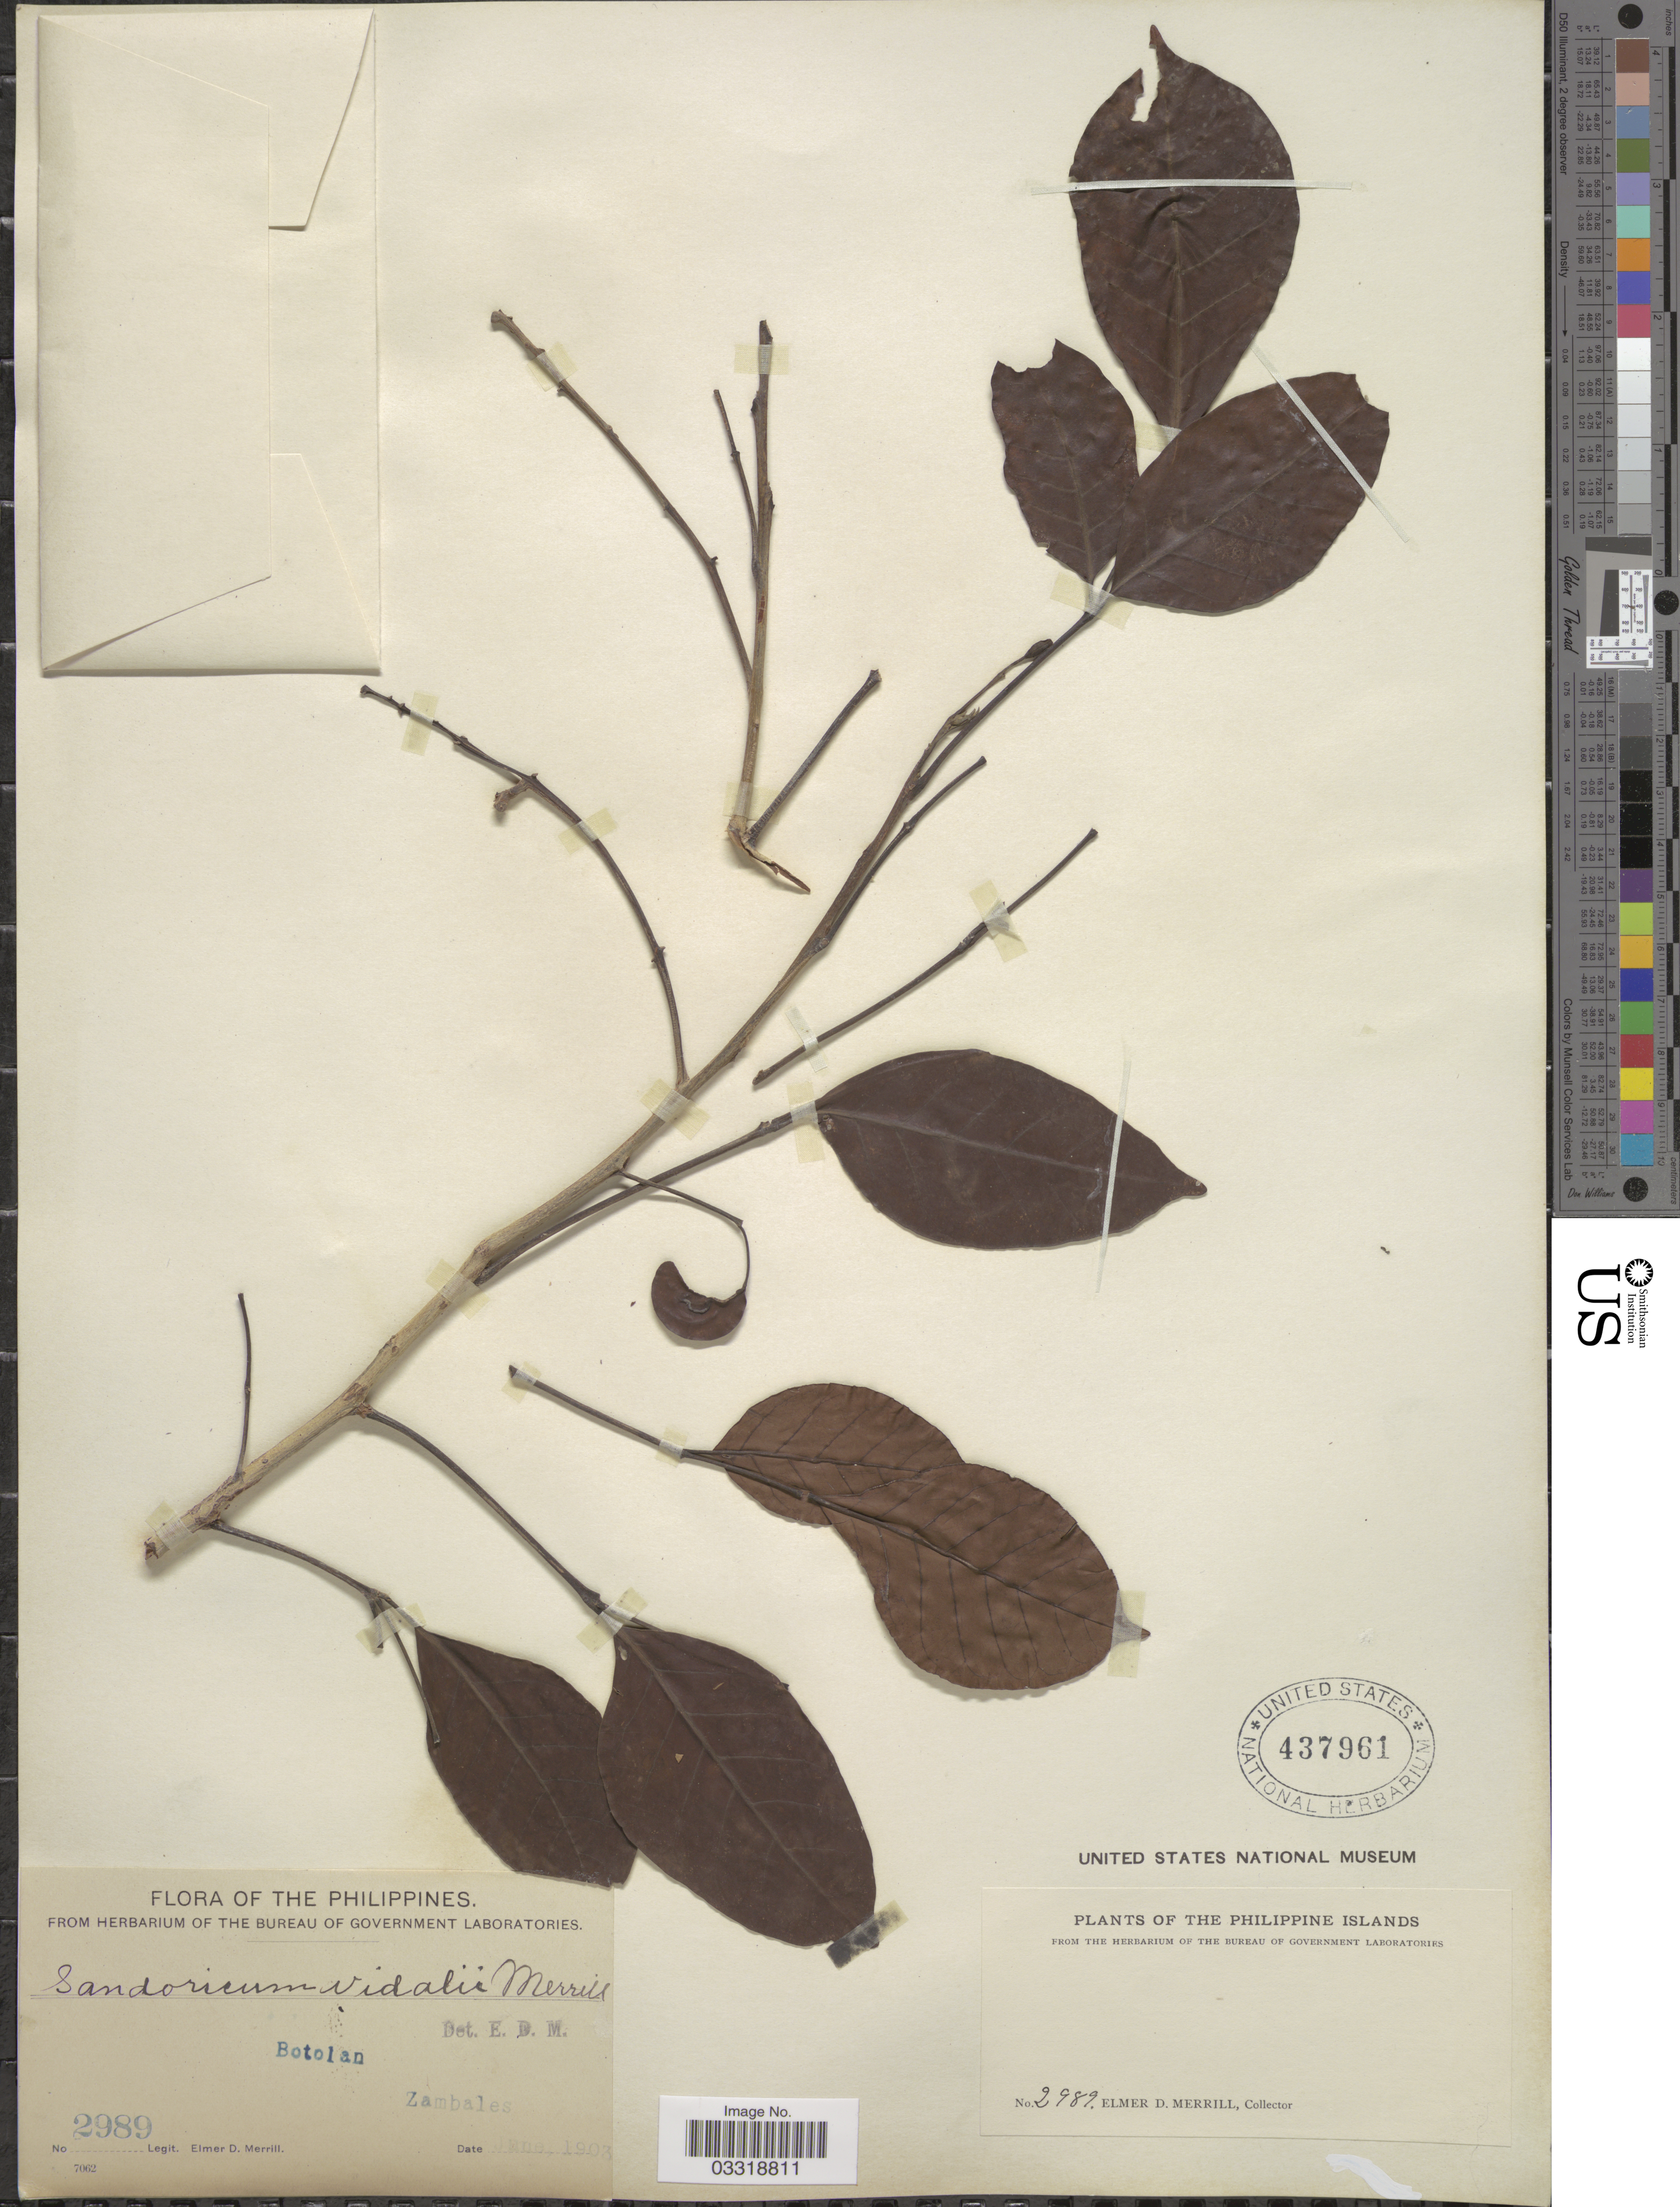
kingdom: Plantae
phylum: Tracheophyta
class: Magnoliopsida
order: Sapindales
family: Meliaceae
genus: Sandoricum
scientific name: Sandoricum koetjape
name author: (Burm. f.) Merr.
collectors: E. D. Merrill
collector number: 2989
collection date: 1903-06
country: Philippines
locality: Botolan, Zambales.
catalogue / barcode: US 437961